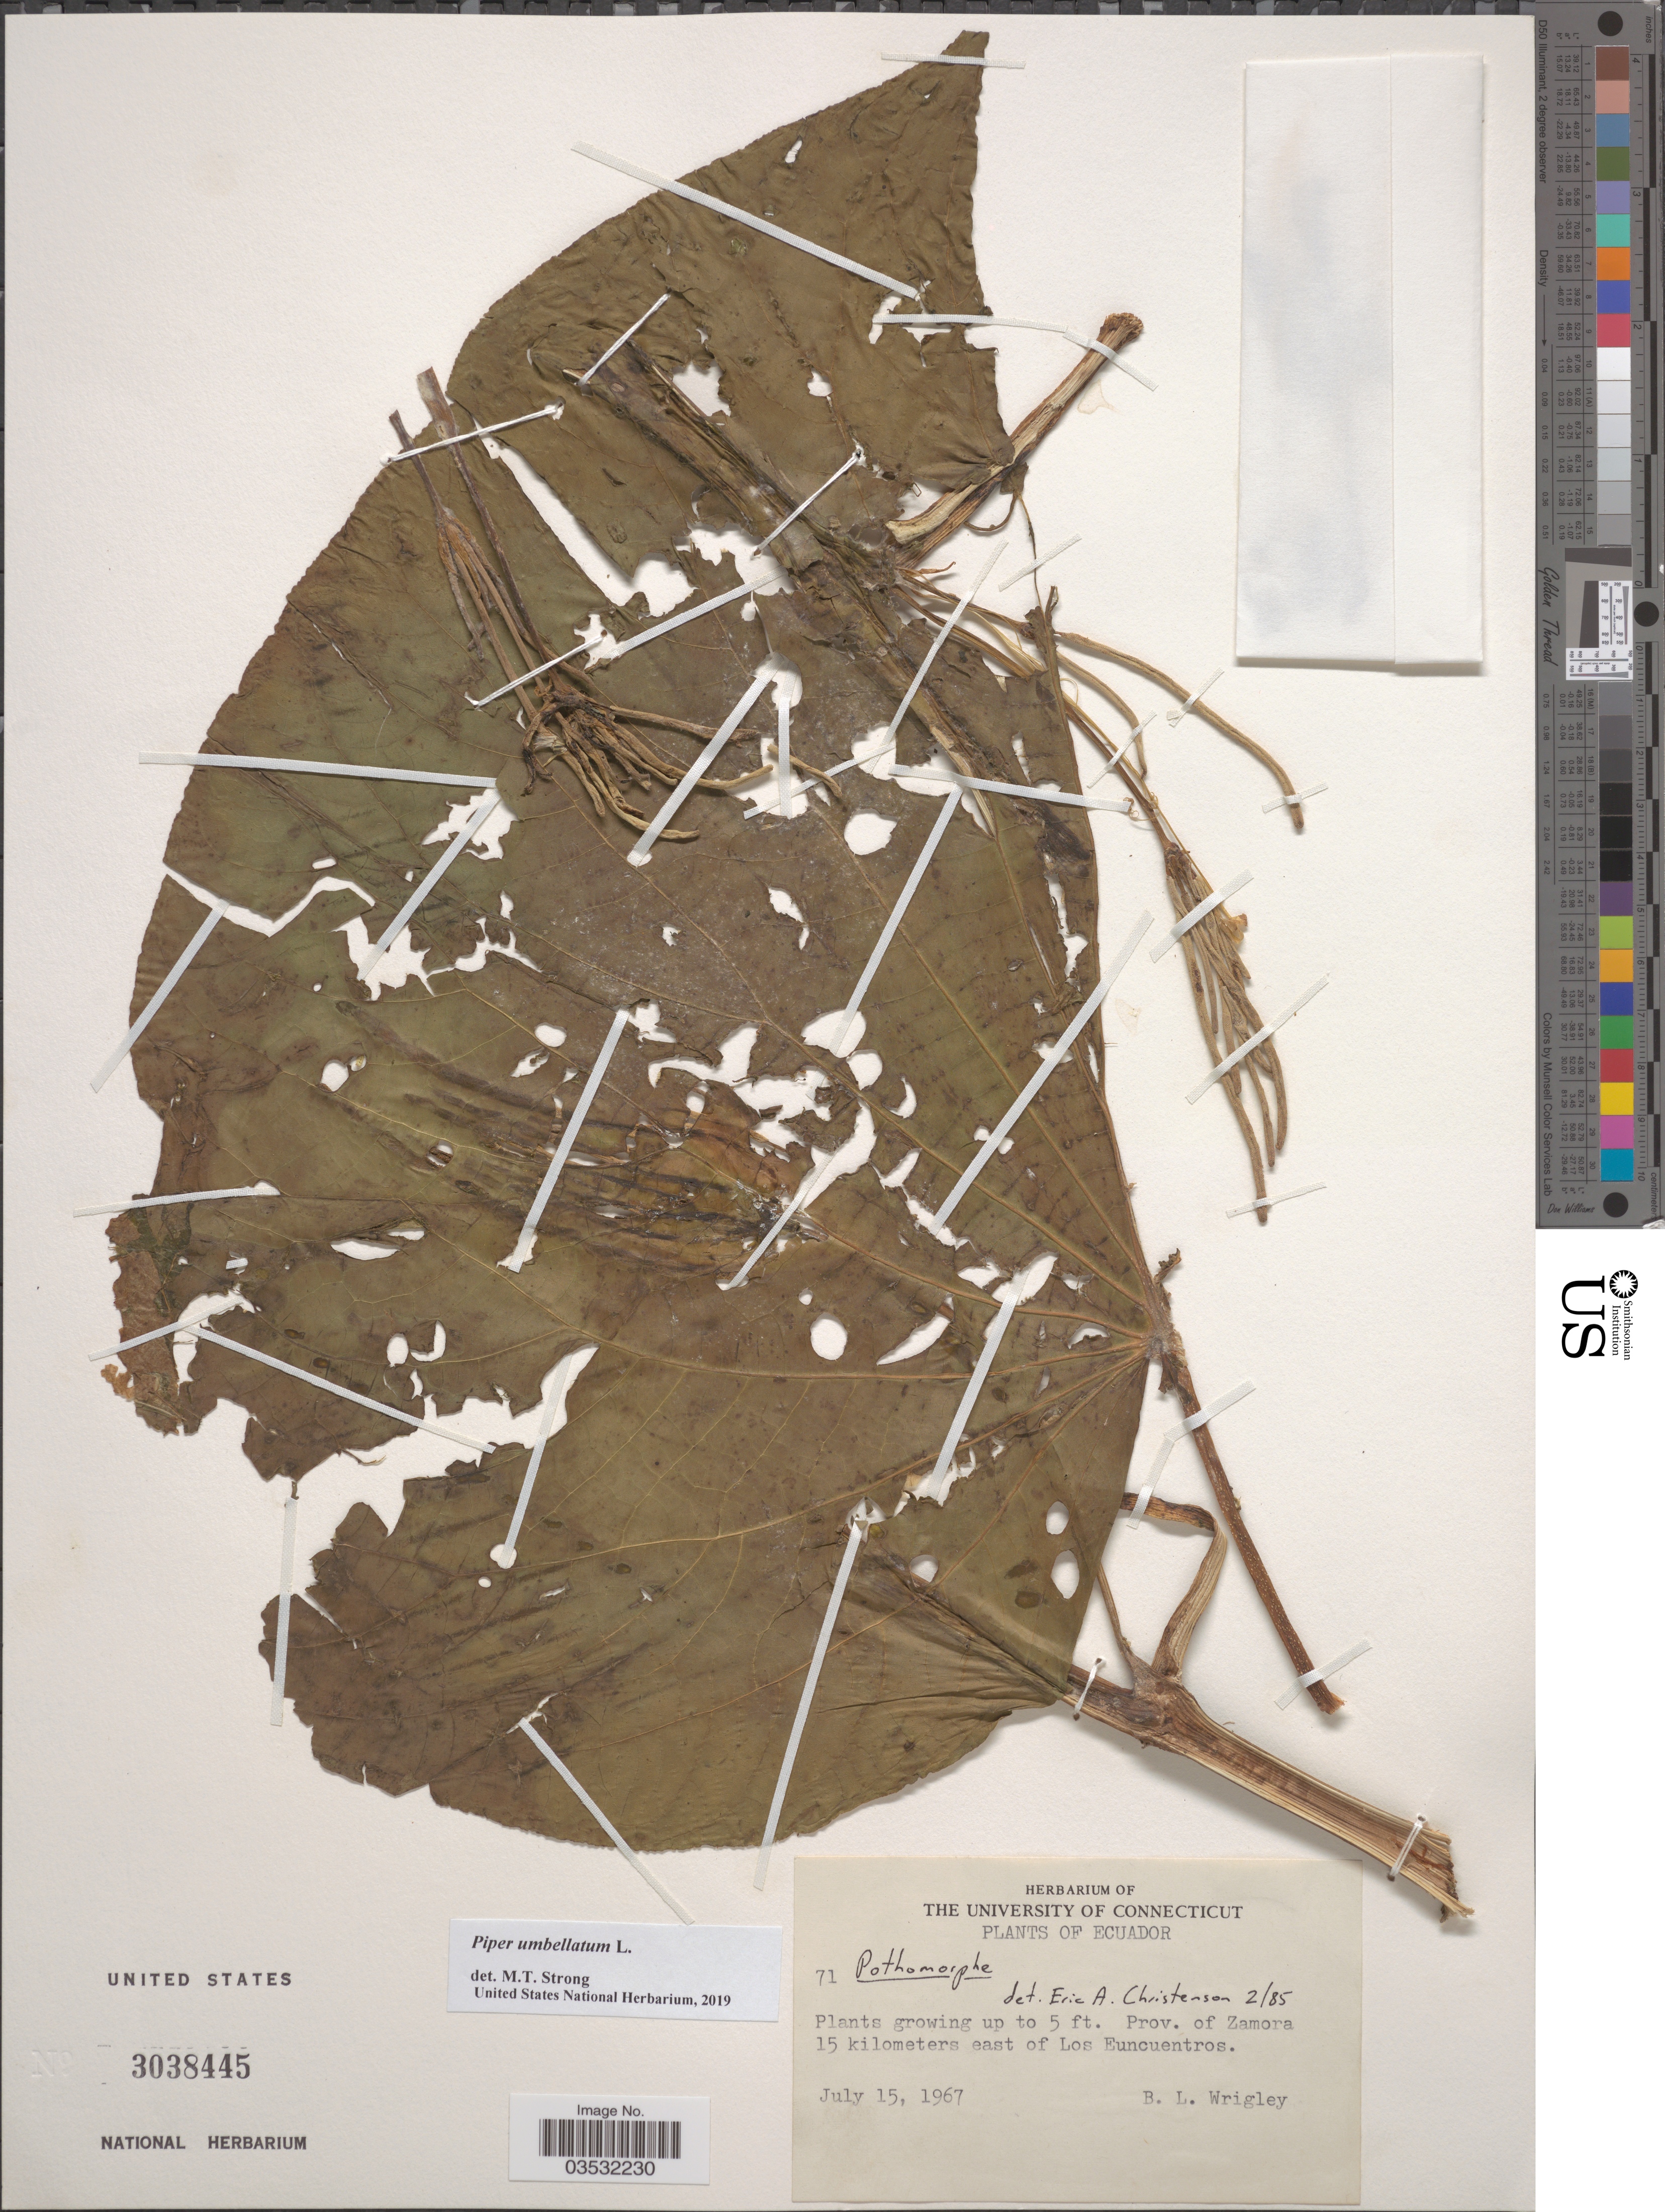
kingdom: Plantae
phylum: Tracheophyta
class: Magnoliopsida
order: Piperales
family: Piperaceae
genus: Piper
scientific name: Piper umbellatum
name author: L.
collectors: B. L. Wrigley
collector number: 71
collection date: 1967-07-15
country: Ecuador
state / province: Zamora-Chinchipe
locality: Prov. of Zamora 15 kilometers east of Los Euncuentros.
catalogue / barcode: US 3038445